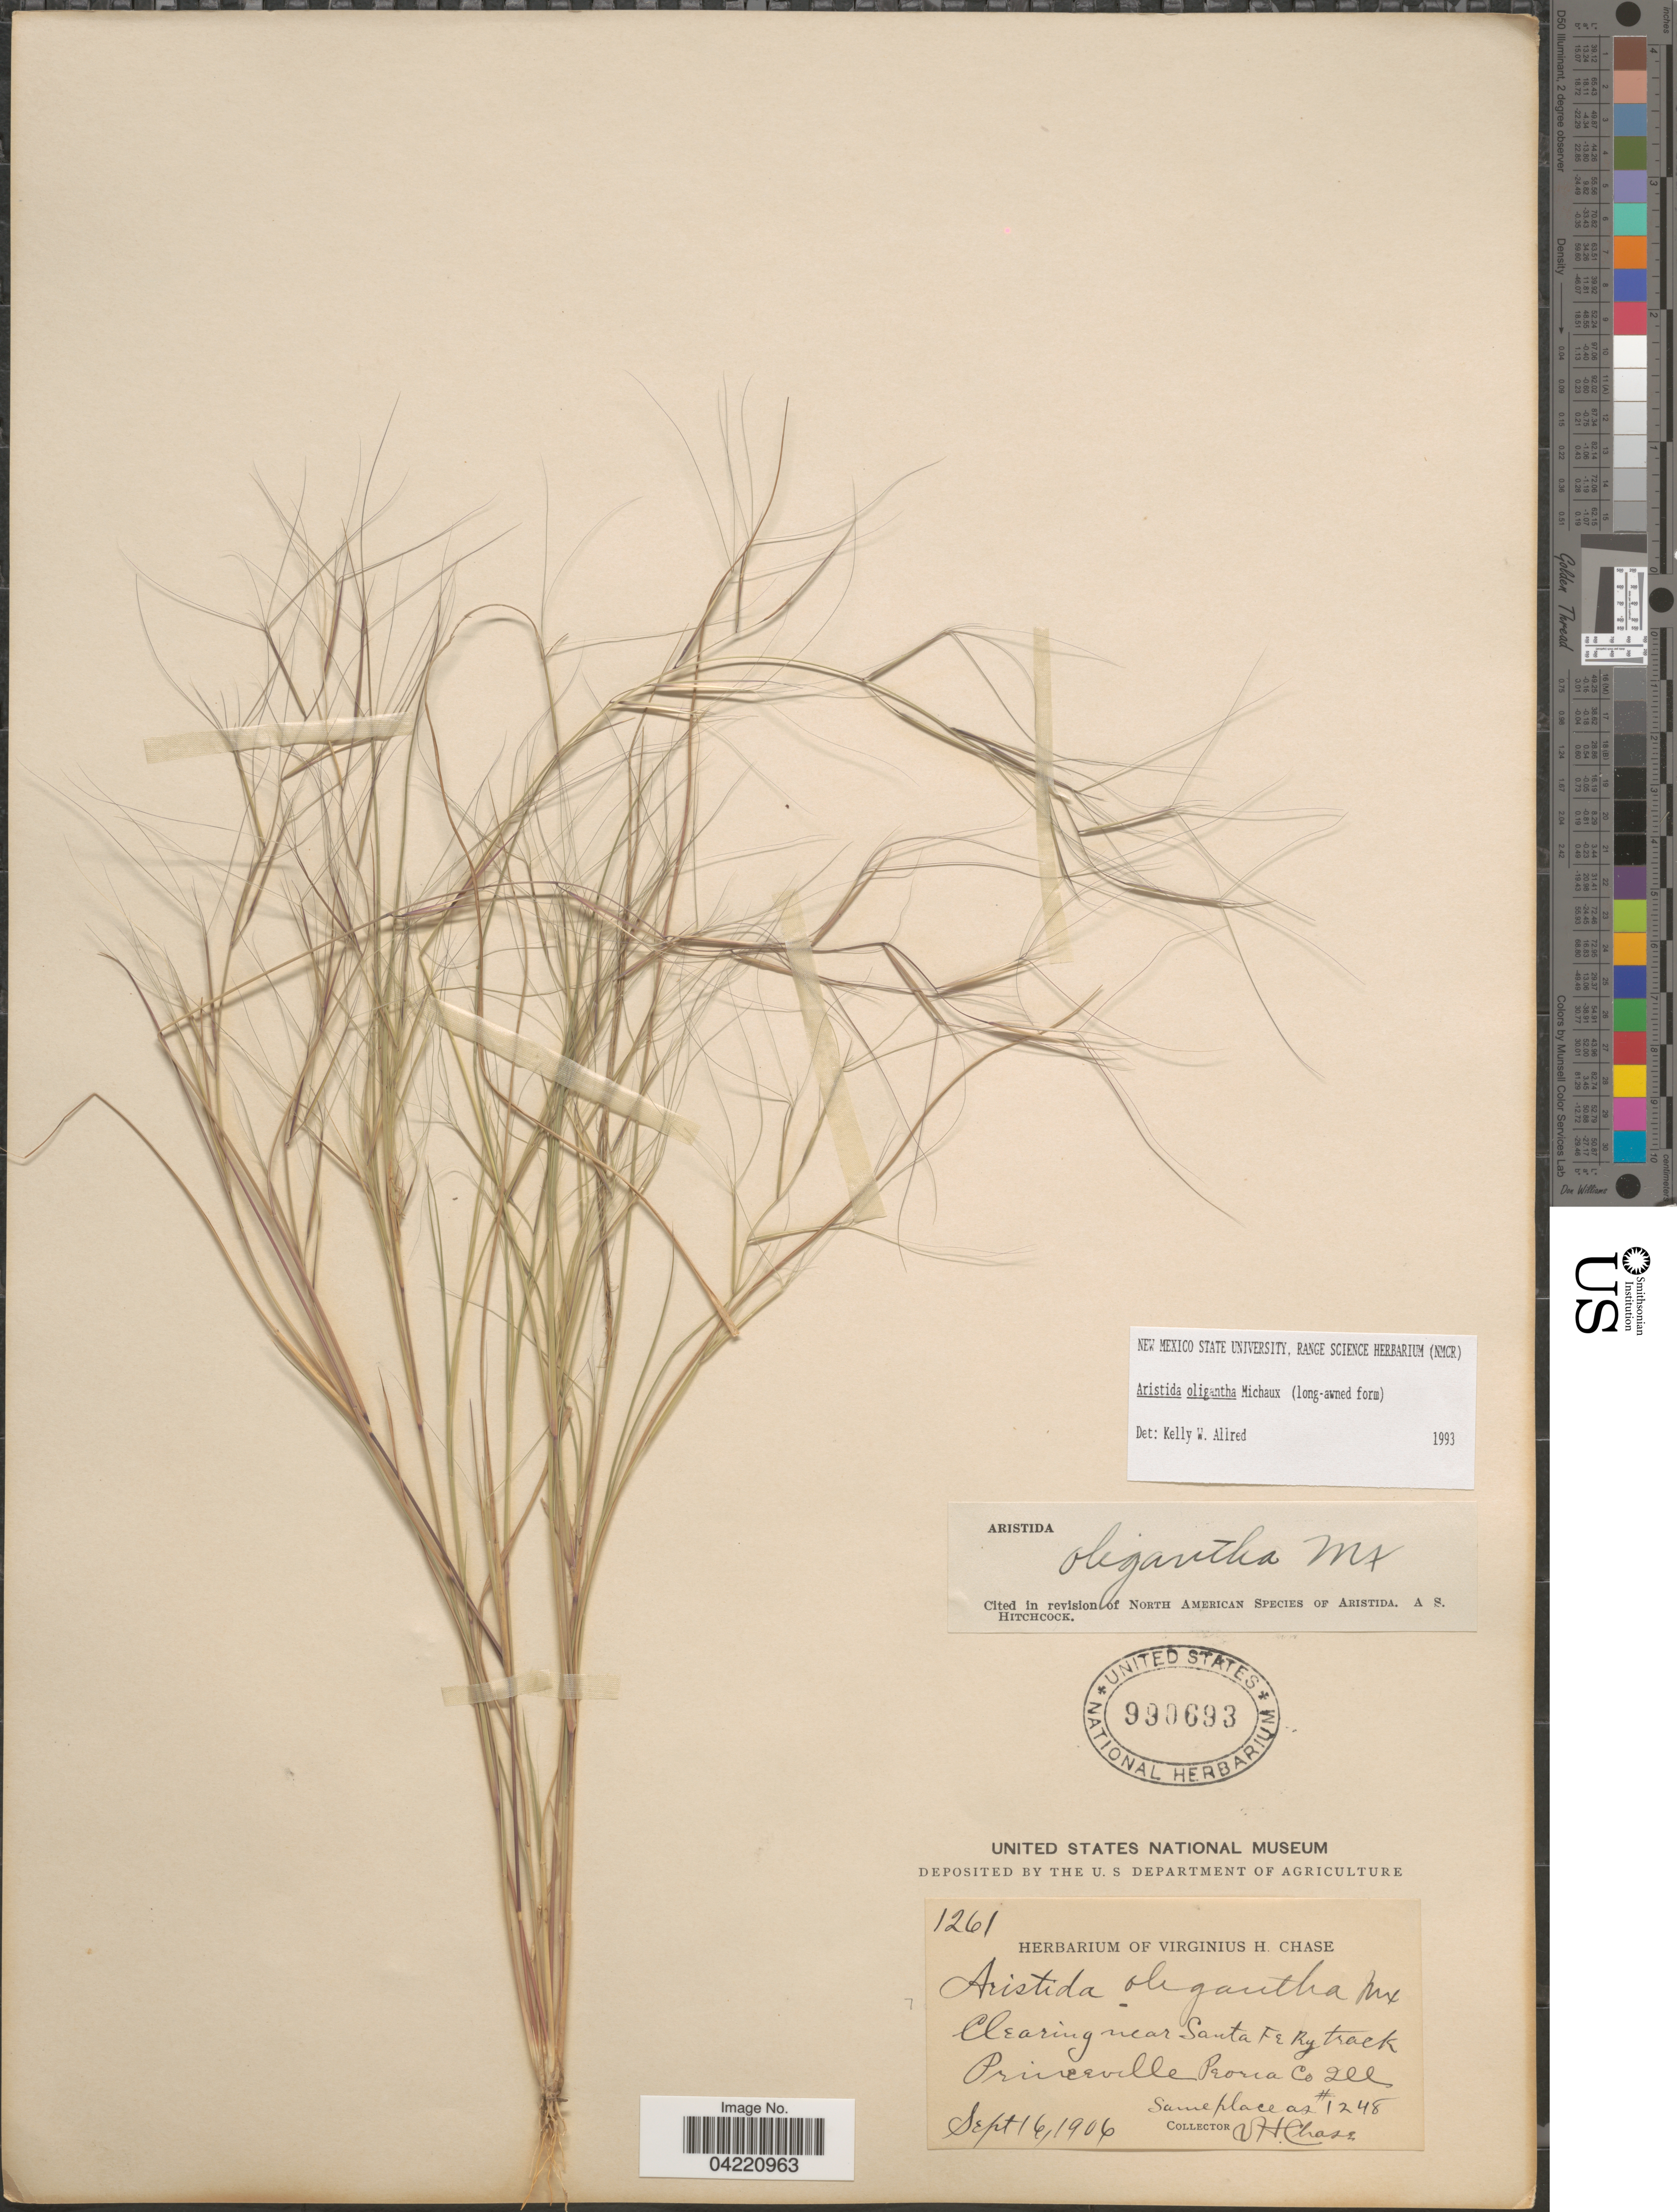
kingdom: Plantae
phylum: Tracheophyta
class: Liliopsida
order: Poales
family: Poaceae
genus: Aristida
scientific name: Aristida oligantha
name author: Michx.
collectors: V. H. Chase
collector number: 1261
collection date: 1906-09-16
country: United States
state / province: Illinois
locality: Clearing near Santa Fe Ry track. Princeville. Peoria Co.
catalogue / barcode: US 990693